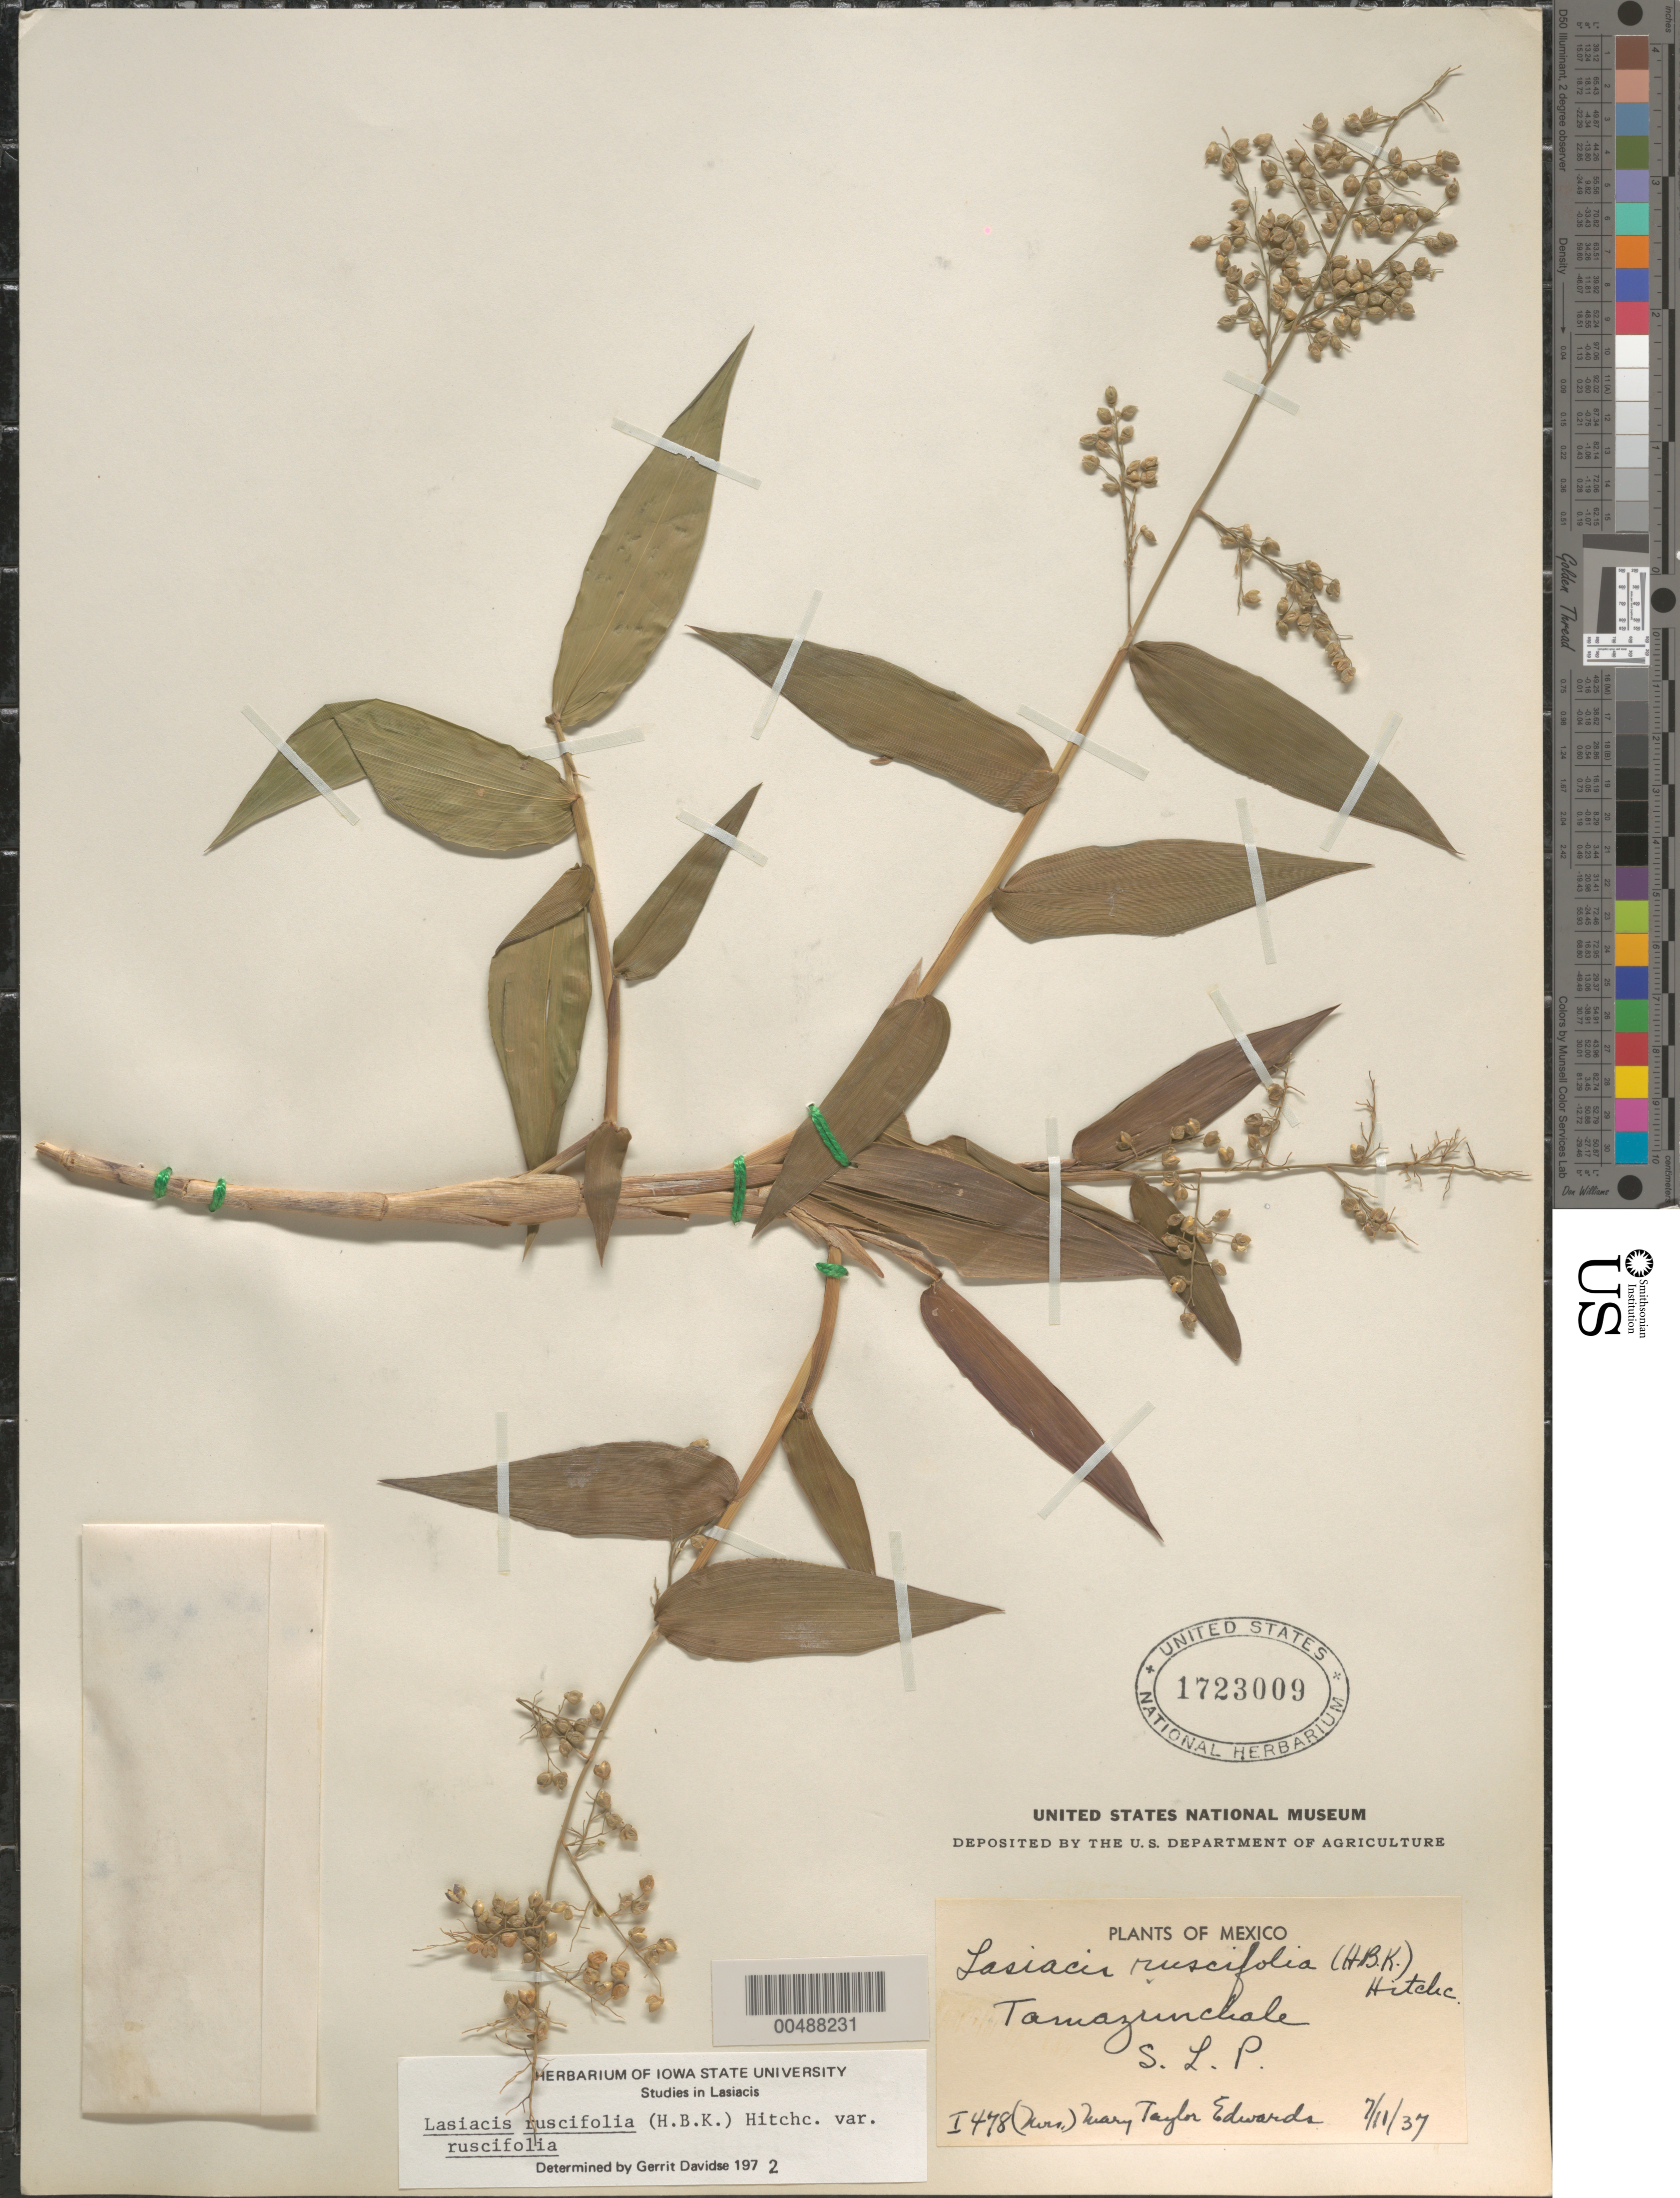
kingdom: Plantae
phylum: Tracheophyta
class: Liliopsida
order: Poales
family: Poaceae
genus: Lasiacis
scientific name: Lasiacis ruscifolia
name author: (Kunth) Hitchc.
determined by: Davidse, Gerrit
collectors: M. Edwards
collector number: I478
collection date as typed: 11 Jul 1937 to 7 Nov 1937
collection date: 1937-07-11/1937-11-07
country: Mexico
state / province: San Luis Potosi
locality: Tamazunchale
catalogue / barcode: US 1723009